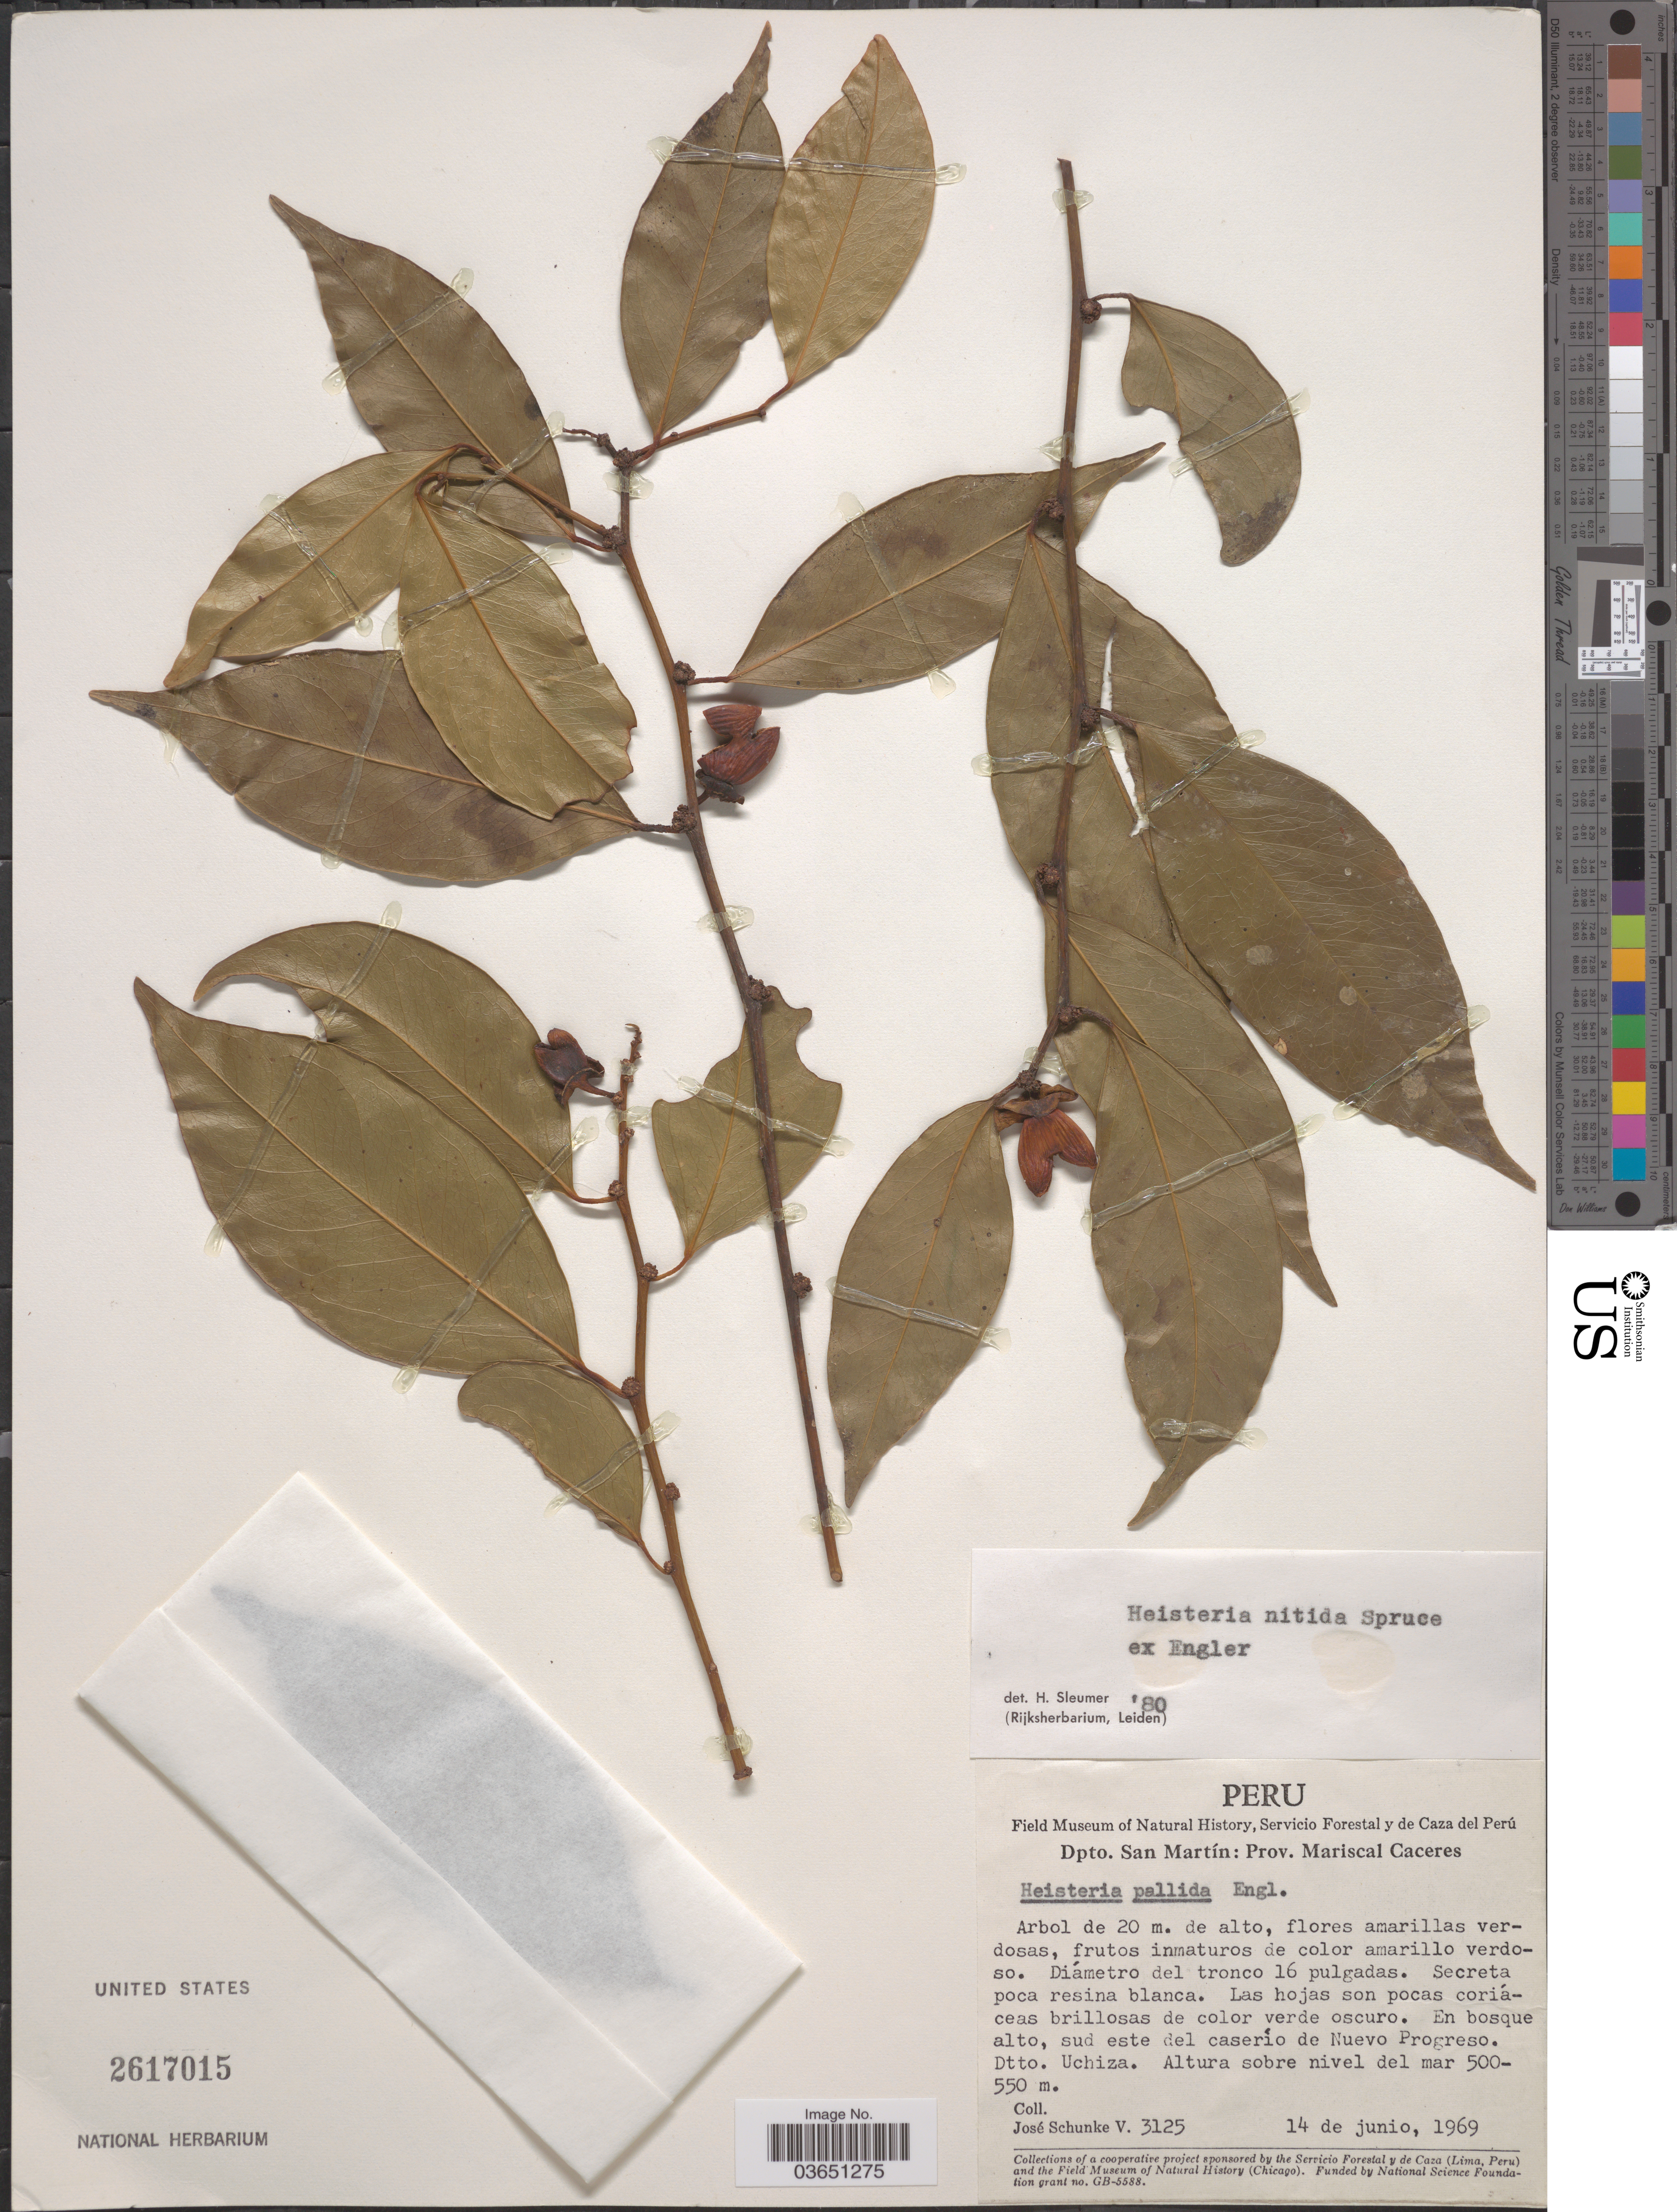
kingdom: Plantae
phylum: Tracheophyta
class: Magnoliopsida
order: Santalales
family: Erythropalaceae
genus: Heisteria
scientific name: Heisteria nitida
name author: Engl.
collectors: J. Schunke Vigo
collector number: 3125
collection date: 1969-06-14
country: Peru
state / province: San Martín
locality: Dpto. San Martín: Prov. Mariscal Caceres. En bosque alto, sud este del caserío de Nuevo Progreso. Dtto. Uchiza.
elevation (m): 500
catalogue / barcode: US 2617015